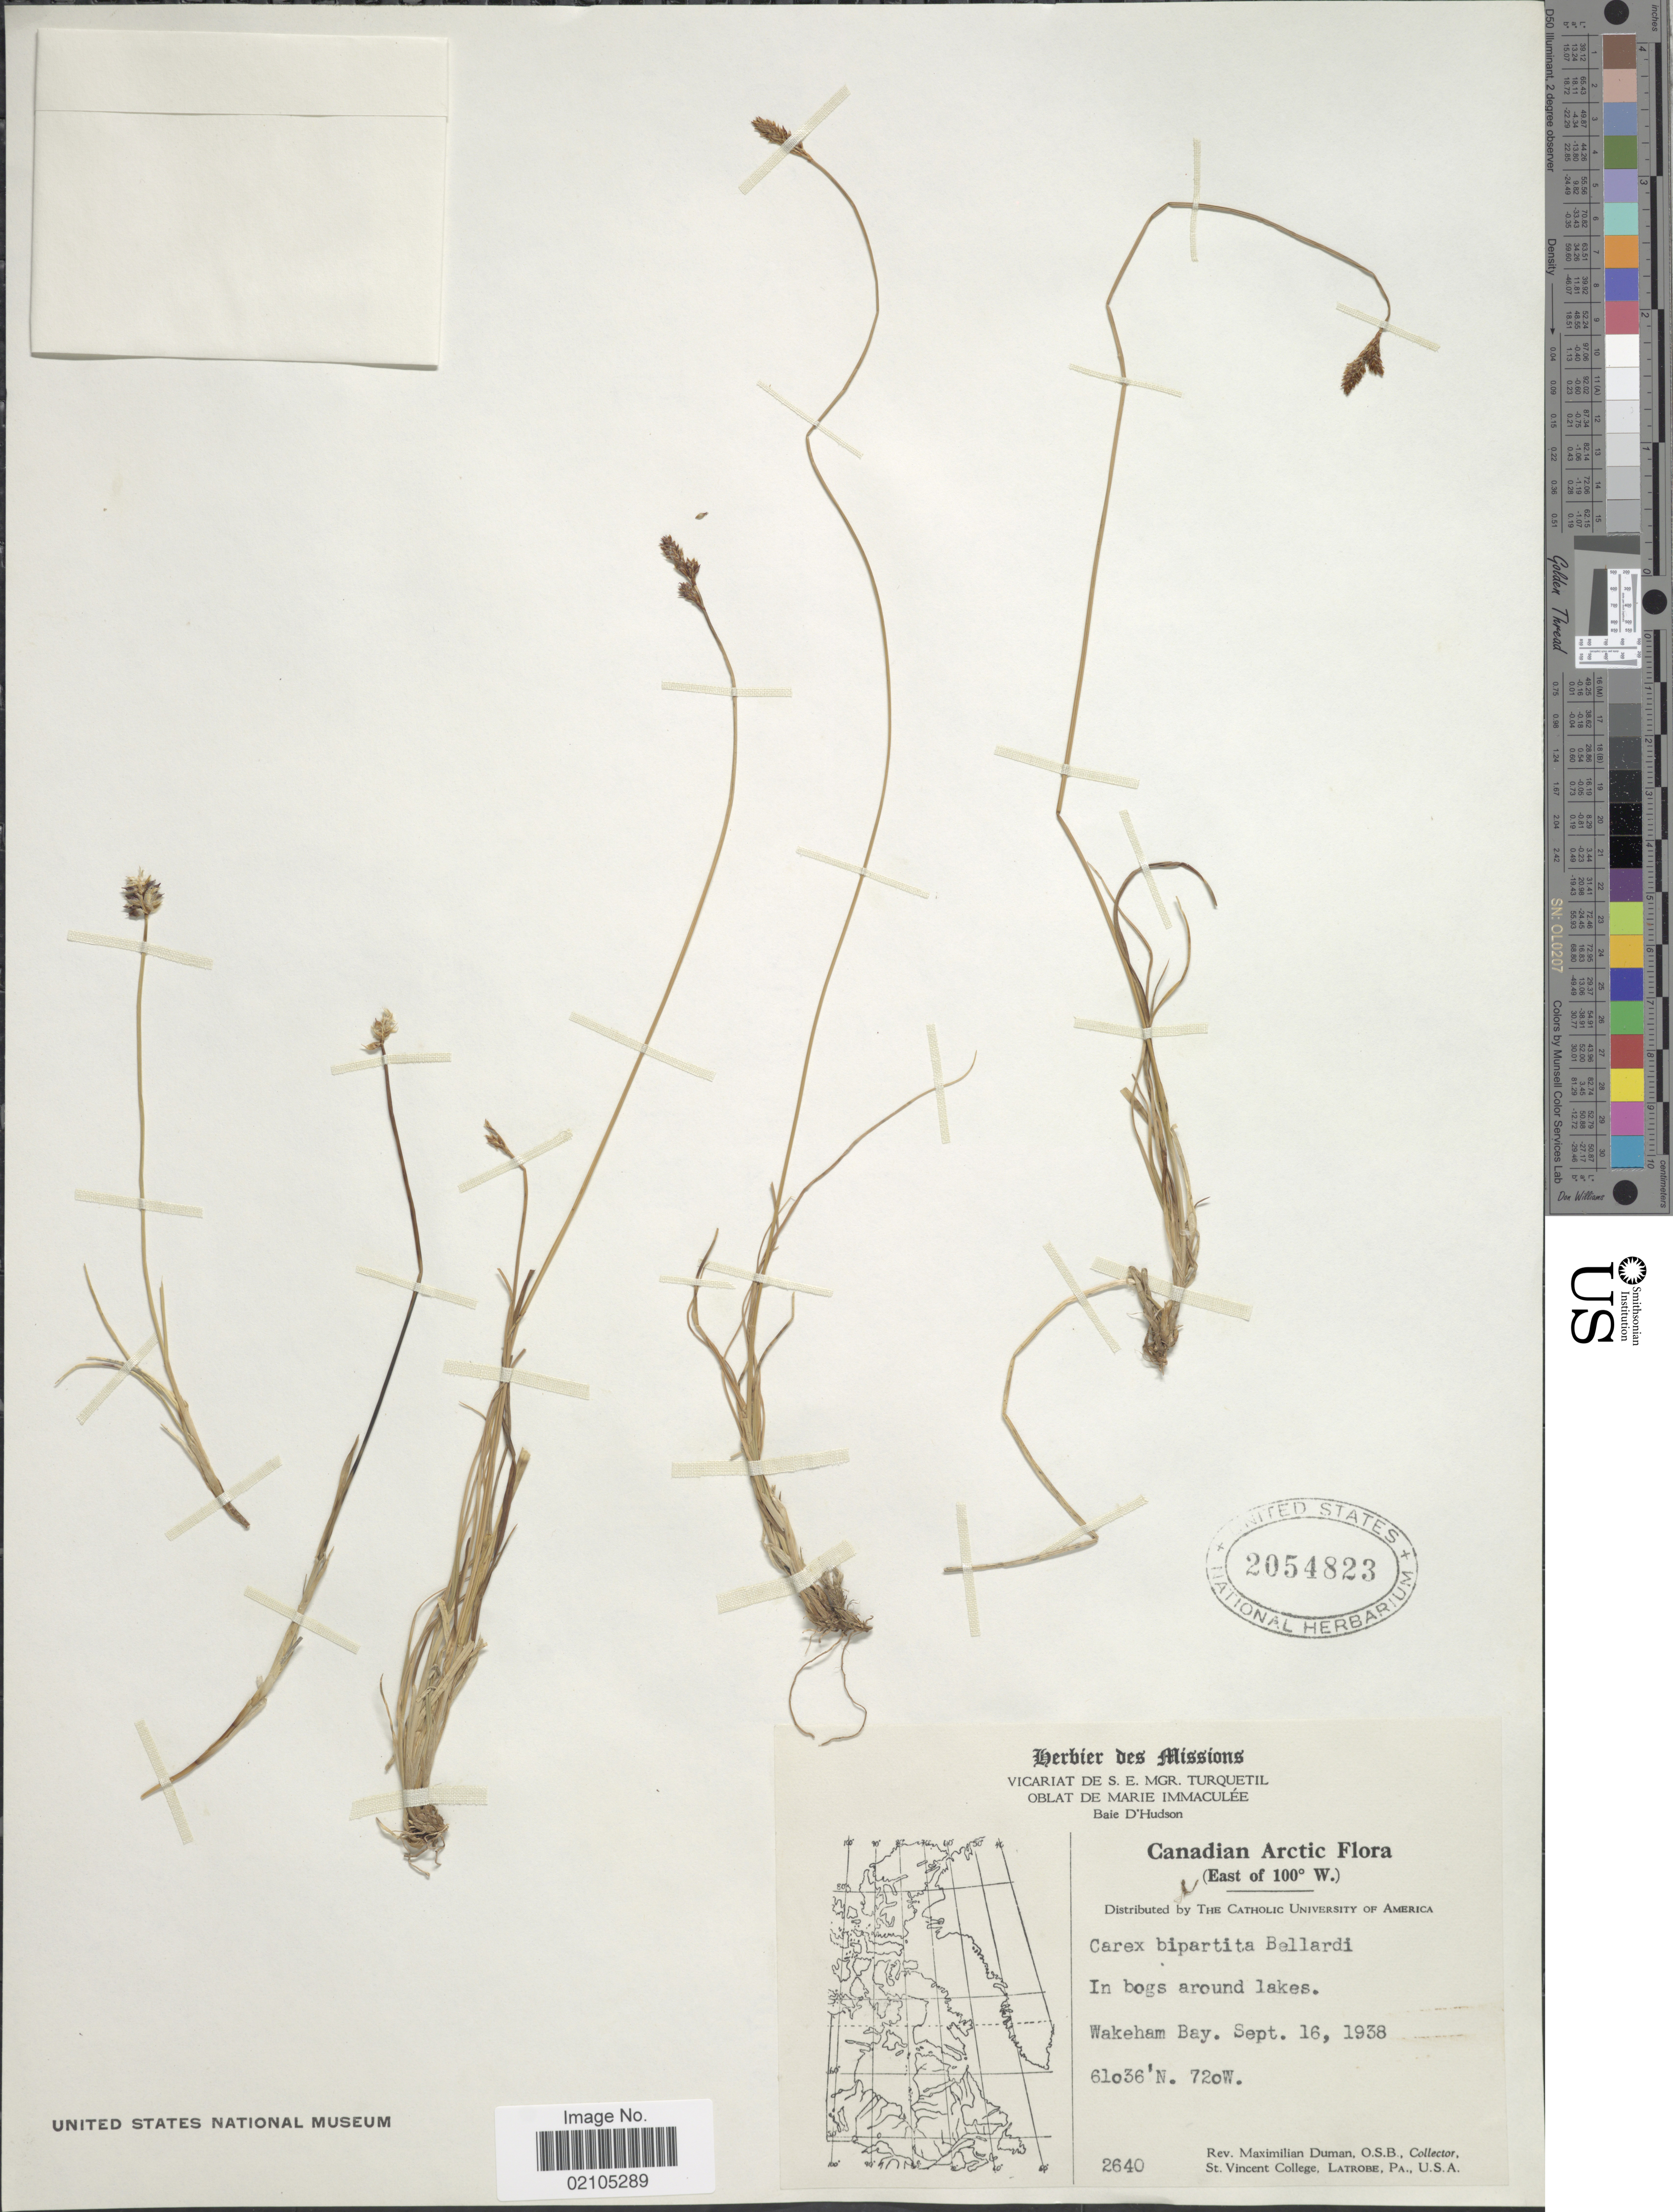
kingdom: Plantae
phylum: Tracheophyta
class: Liliopsida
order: Poales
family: Cyperaceae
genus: Carex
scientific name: Carex lachenalii subsp. lachenalii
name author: Schkuhr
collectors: M. Duman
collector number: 2640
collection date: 1938-09-16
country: Canada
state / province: Quebec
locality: Canadian Arctic (East of 100ºW), Wakeham Bay. In bogs around lakes.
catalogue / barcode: US 2054823